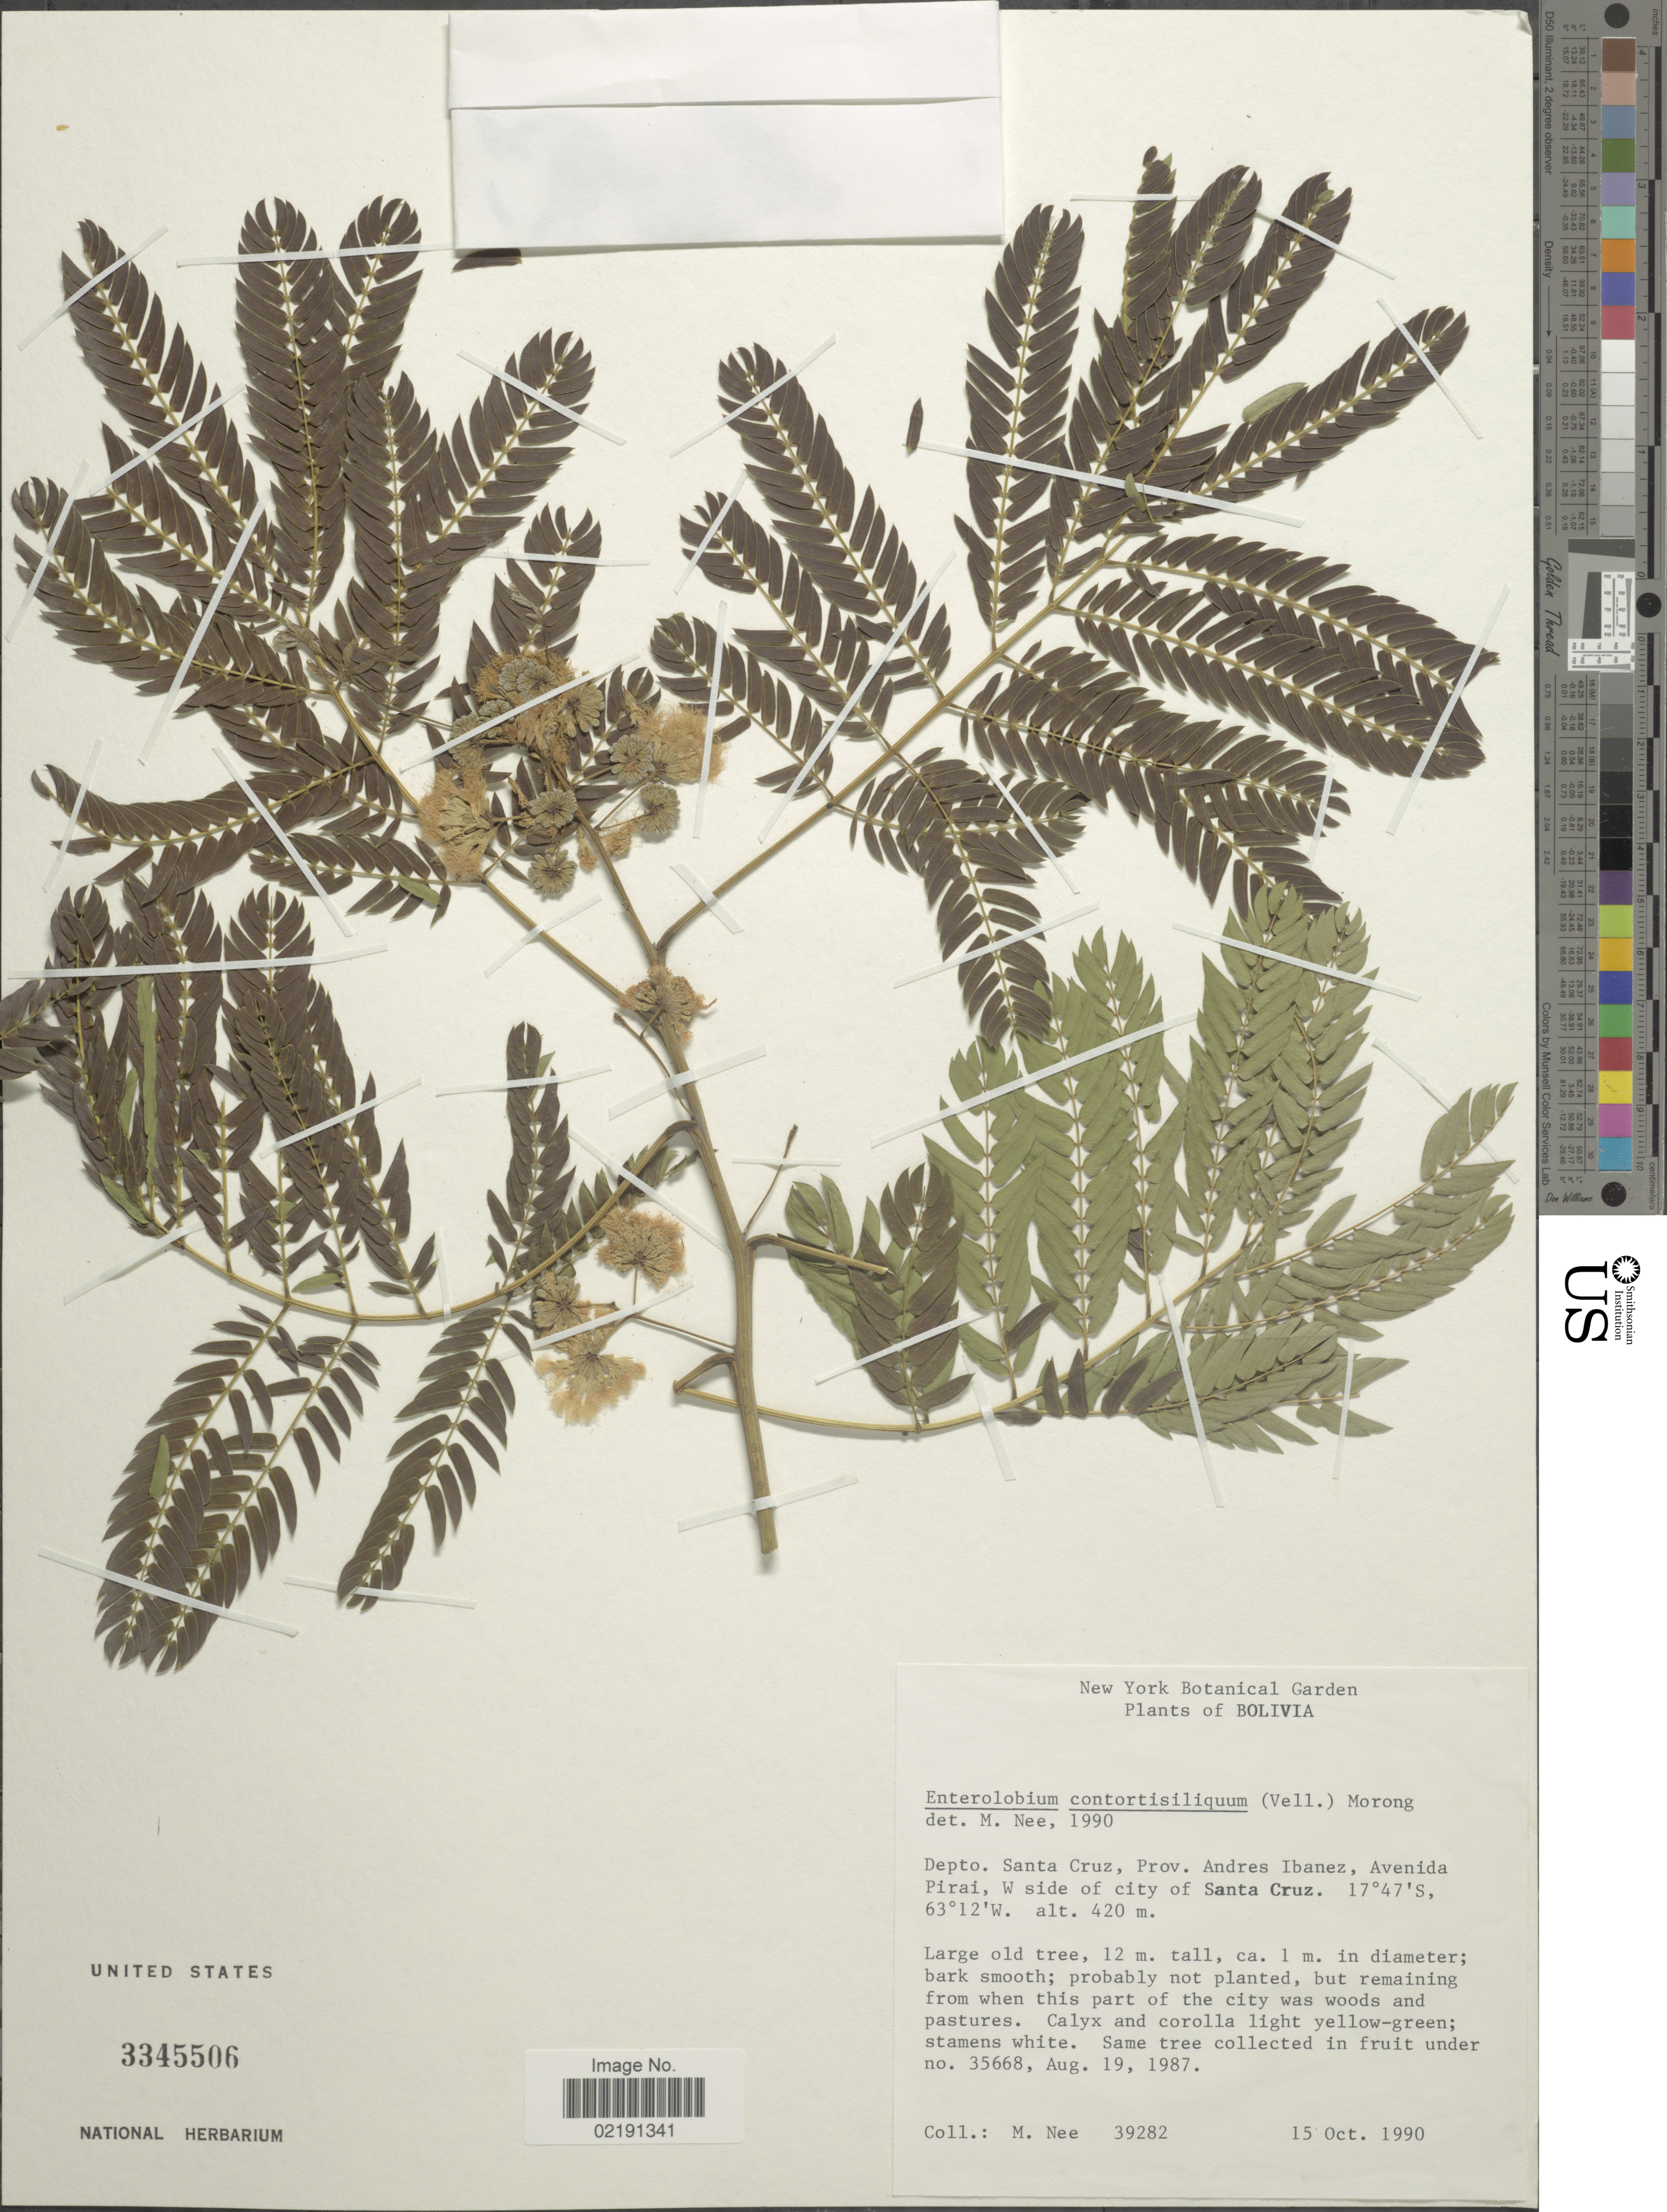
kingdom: Plantae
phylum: Tracheophyta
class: Magnoliopsida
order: Fabales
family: Fabaceae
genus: Enterolobium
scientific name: Enterolobium contortisiliquum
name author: (Vell.) Morong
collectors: M. Nee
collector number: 39282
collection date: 1990-10-15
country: Bolivia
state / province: Santa Cruz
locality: Depto. Santa Cruz, Prov. Andres Ibanez, Avenida Pirai, W side of city of Santa Cruz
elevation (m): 420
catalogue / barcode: US 3345506